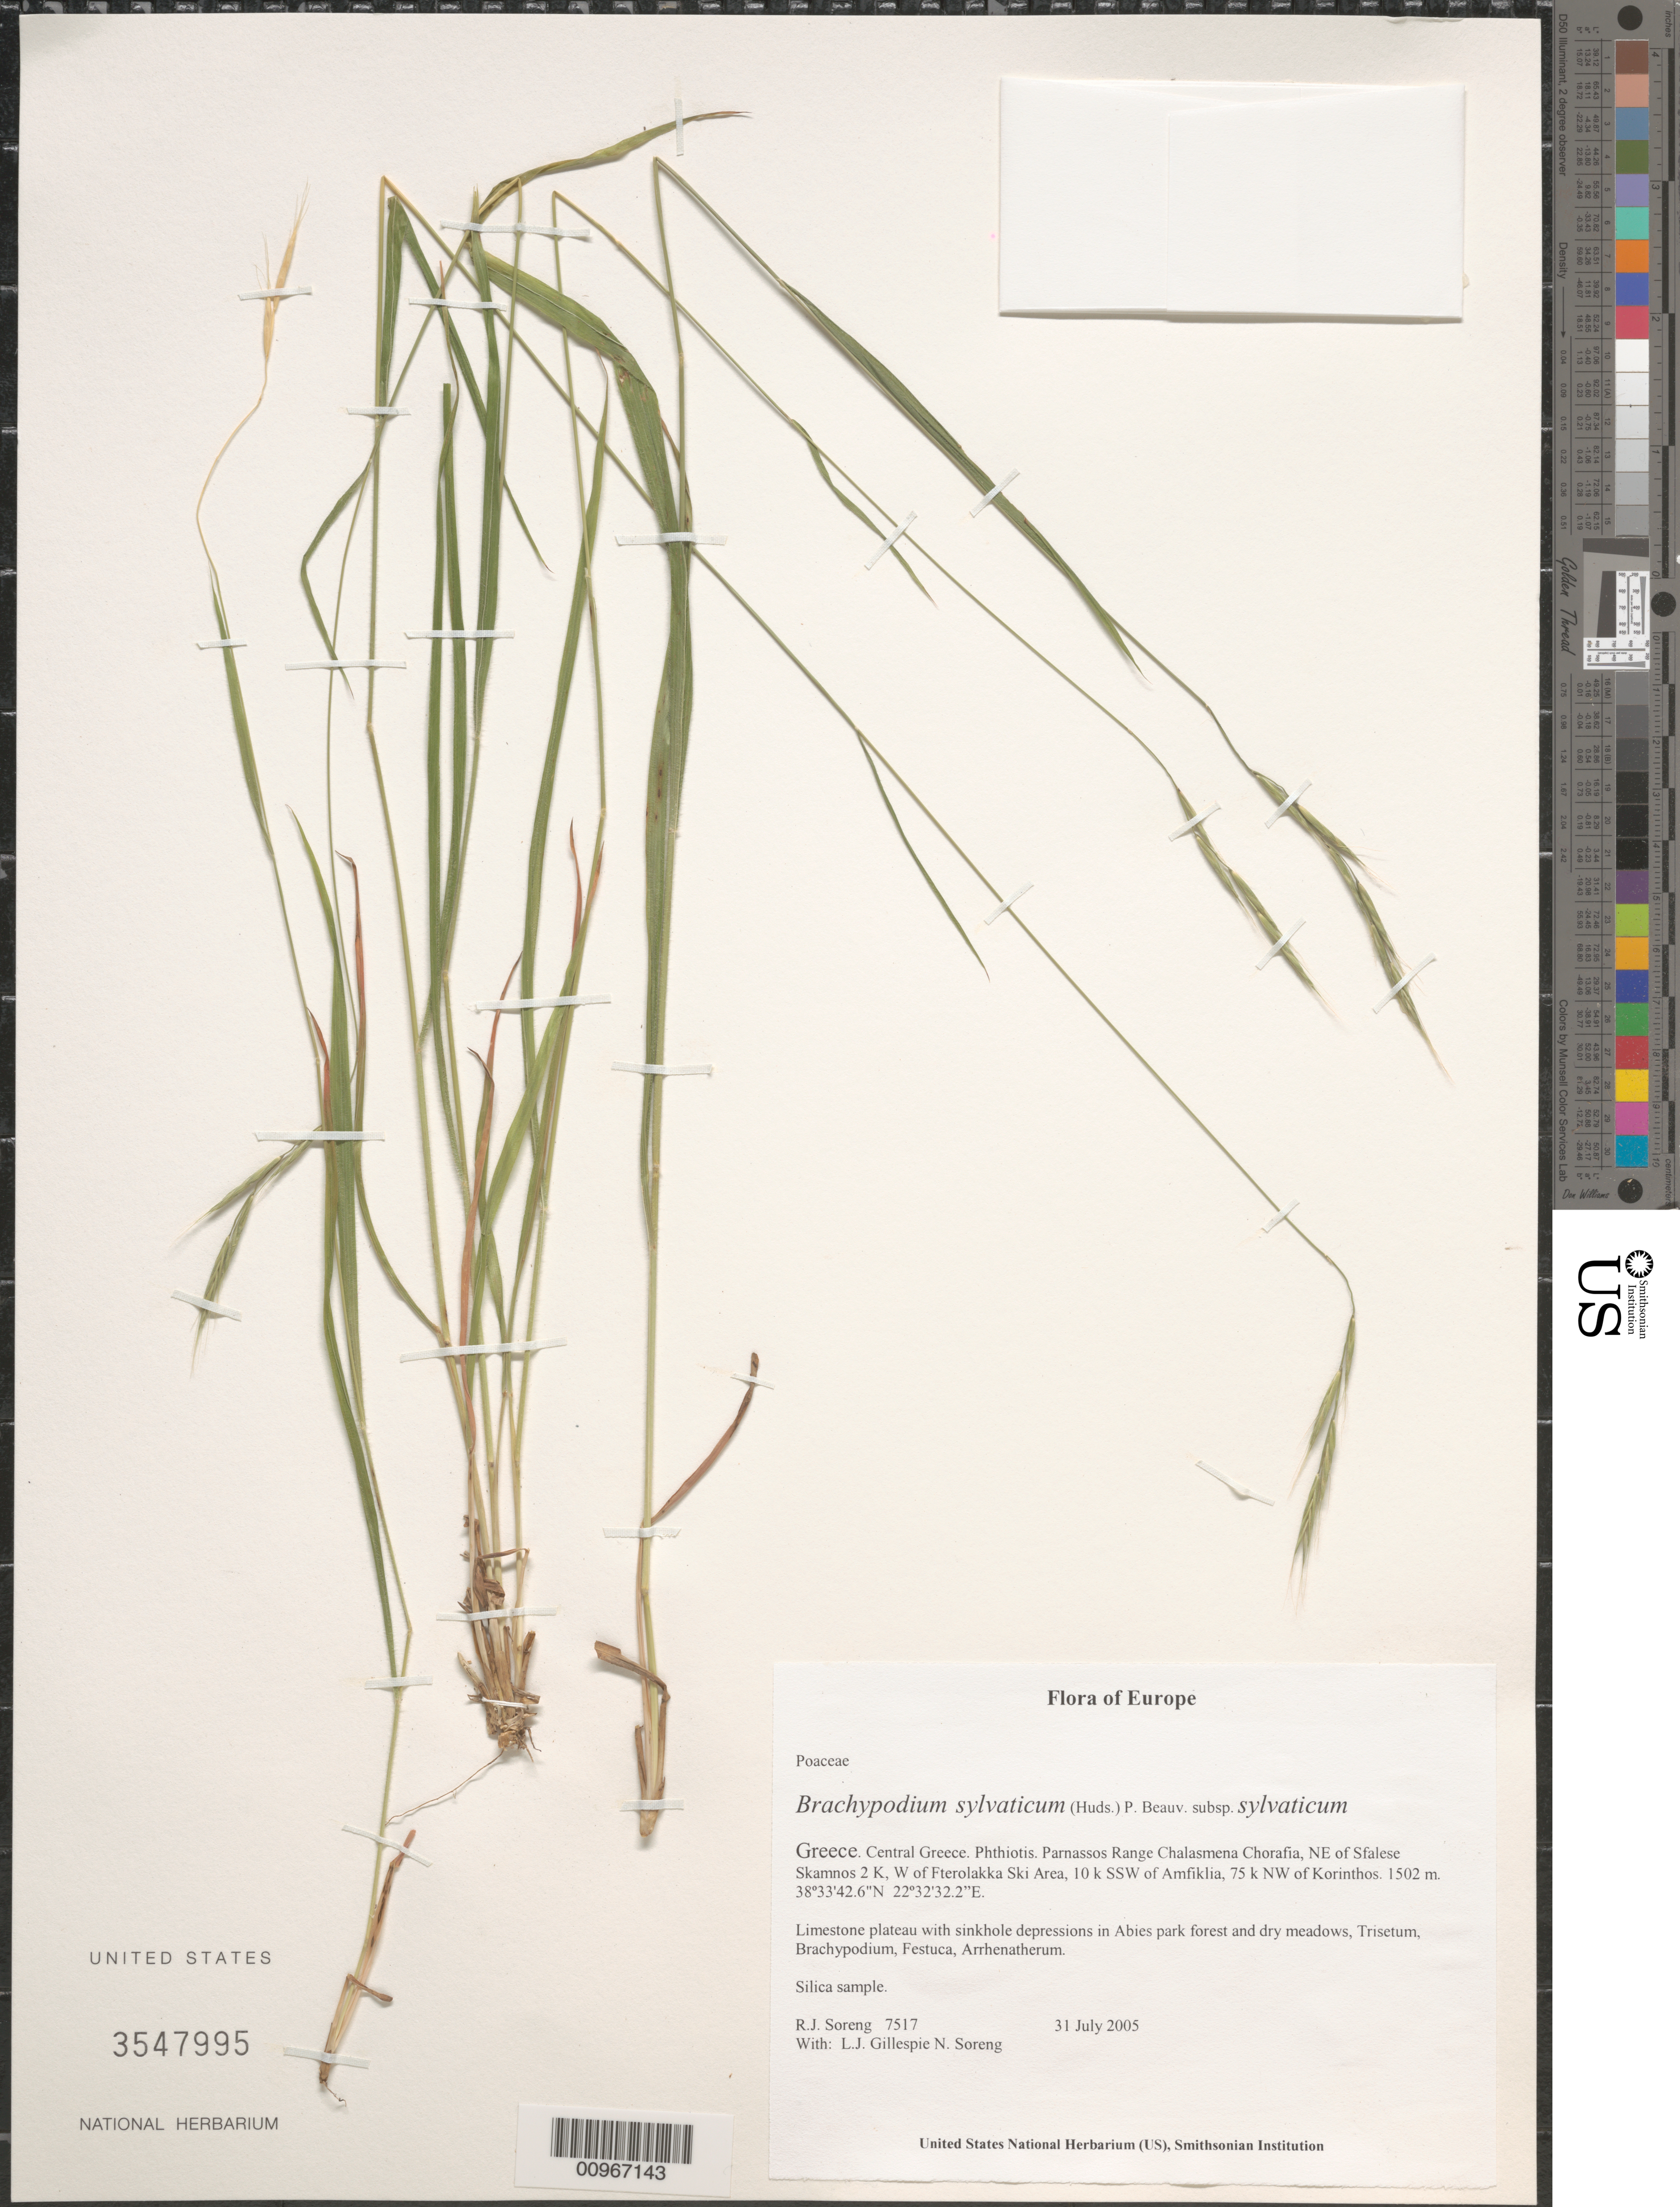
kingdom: Plantae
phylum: Tracheophyta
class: Liliopsida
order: Poales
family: Poaceae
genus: Brachypodium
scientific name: Brachypodium sylvaticum subsp. sylvaticum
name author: (Huds.) P. Beauv.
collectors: R. J. Soreng, N. L. Soreng, L. J. Gillespie, N. Turland & C. Turland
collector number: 7517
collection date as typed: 31 July 2005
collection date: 2005-07-31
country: Greece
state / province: Central Greece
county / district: Phthiotis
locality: Parnassos Range Chalasmena Chorafia, NE of Sfalese Skamnos 2 K, W of Fterolakka Ski Area, 10 km SSW of Amfiklia, 75 km NW of Korinthos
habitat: Limestone plateau with sinkhole depressions in Abies park forest and dry meadows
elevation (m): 1502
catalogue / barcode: US 3547995